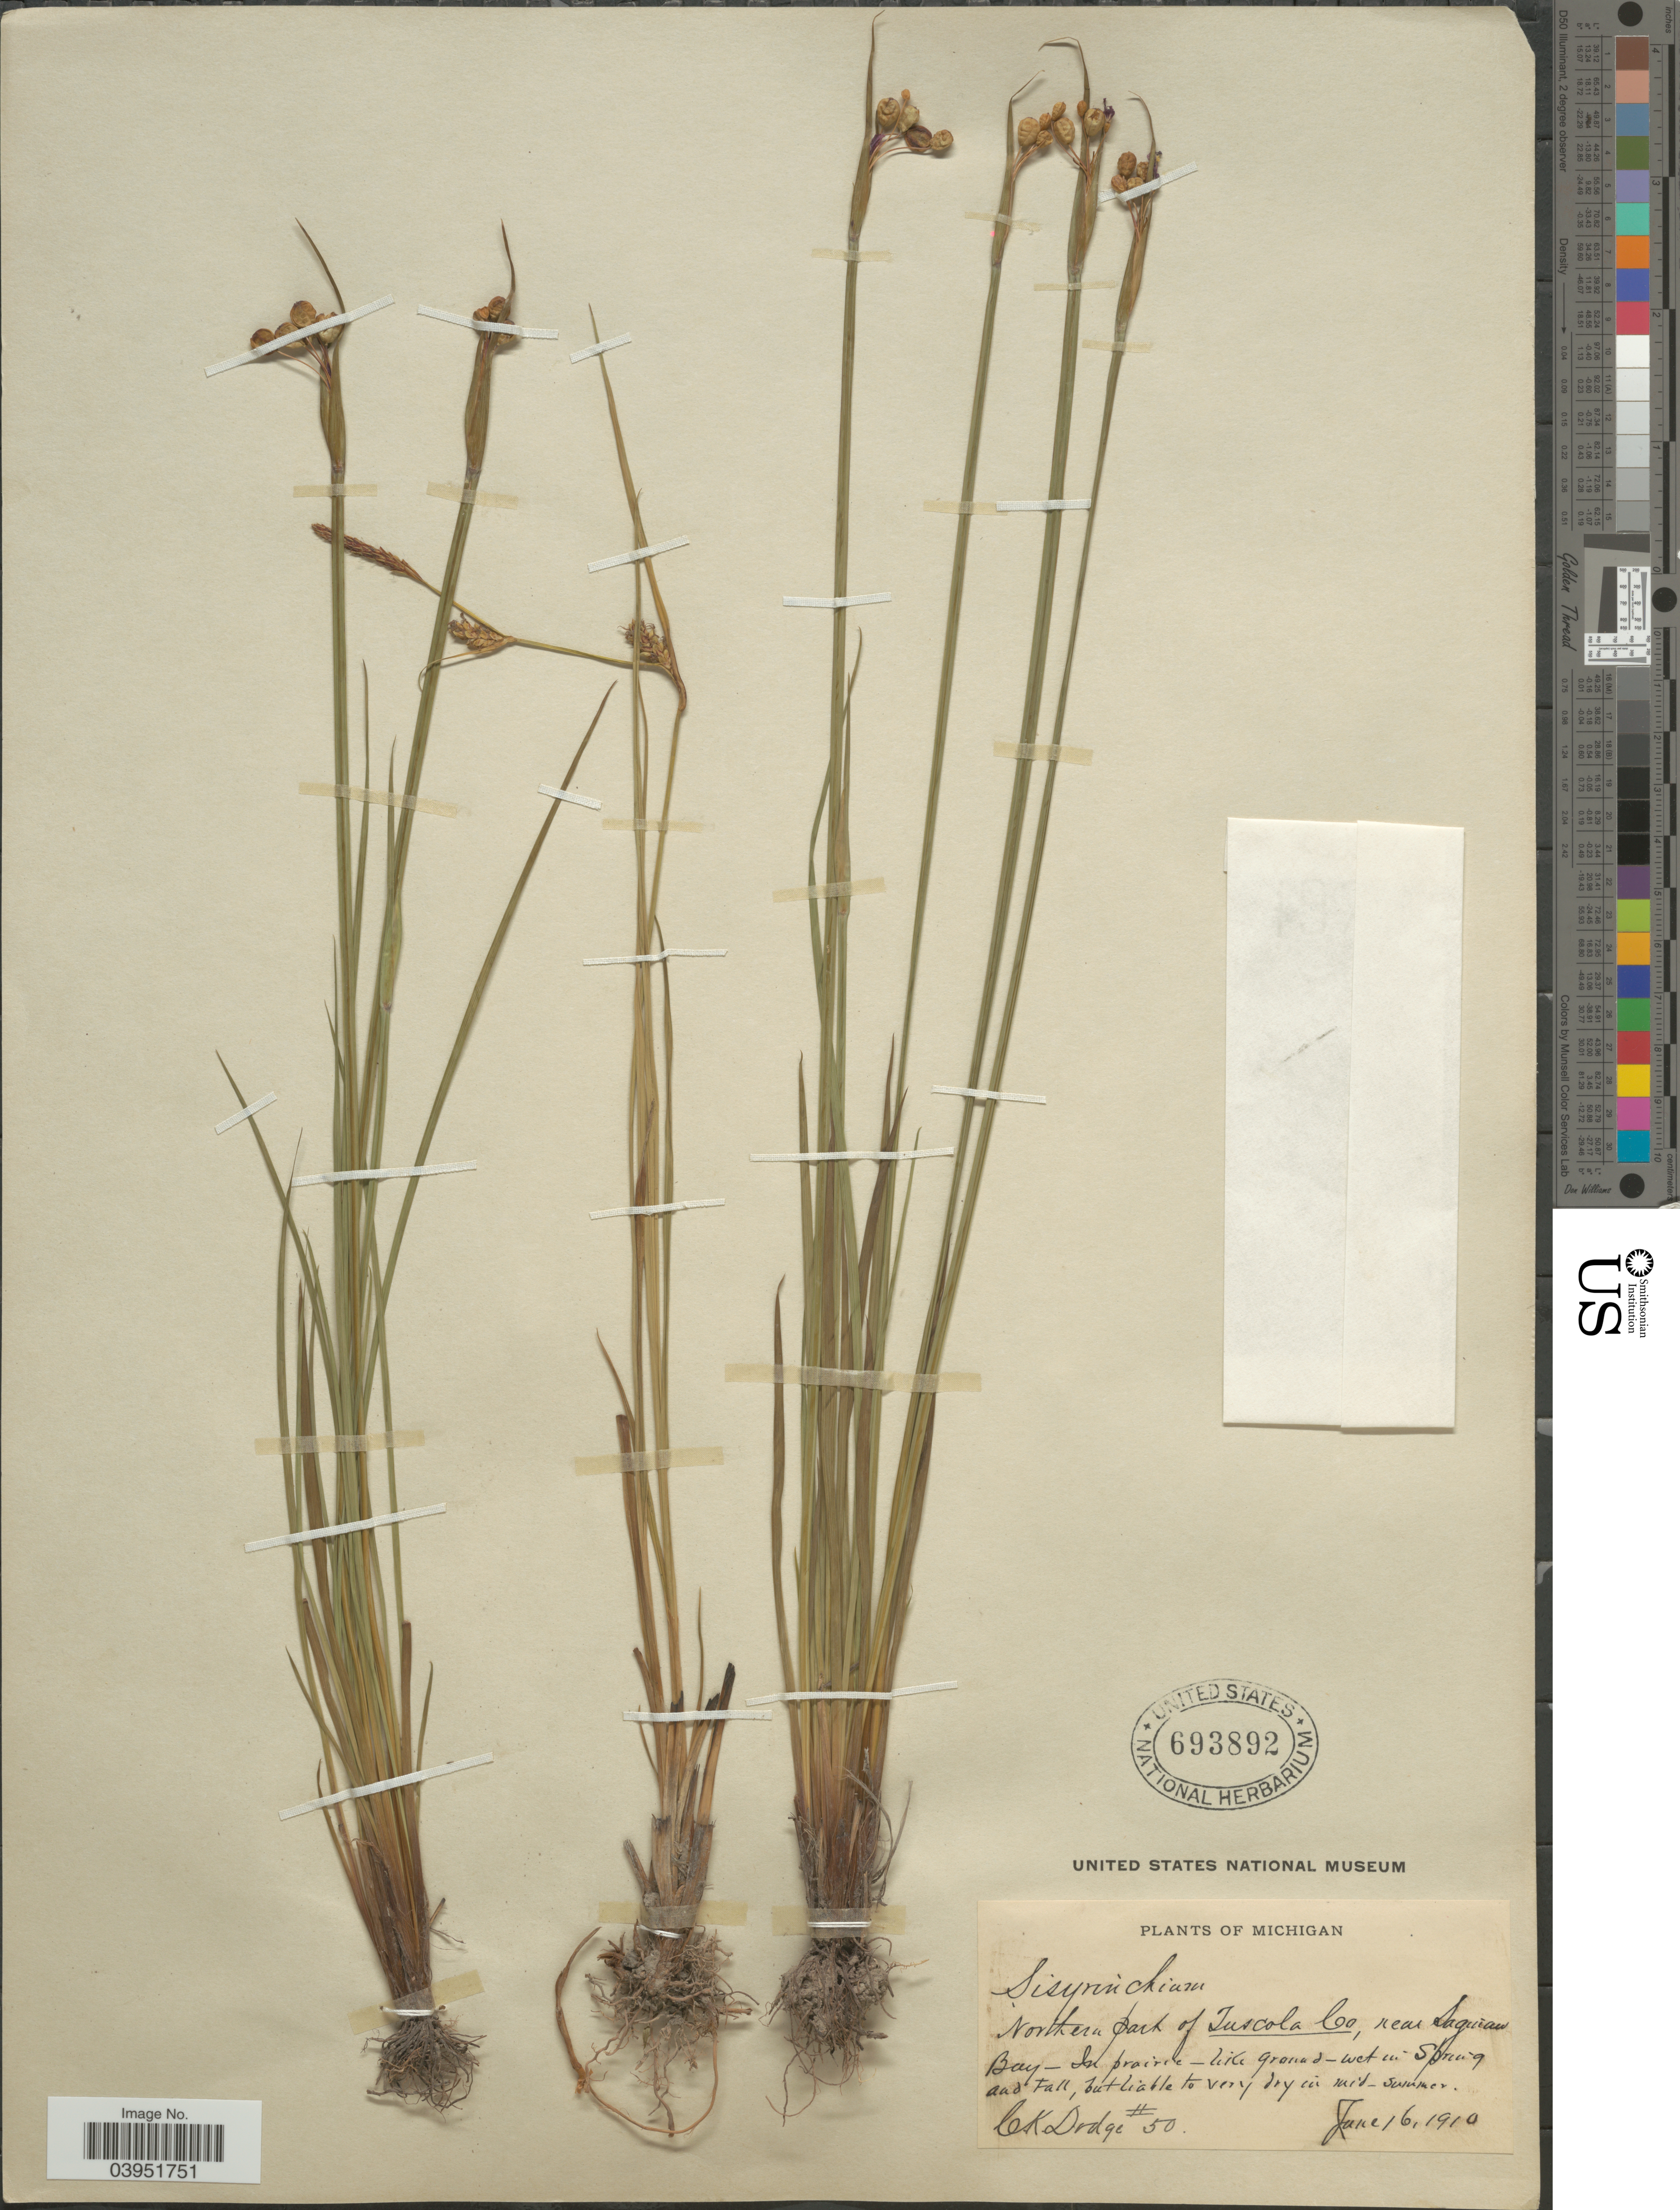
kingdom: Plantae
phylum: Tracheophyta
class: Liliopsida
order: Asparagales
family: Iridaceae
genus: Sisyrinchium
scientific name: Sisyrinchium sp.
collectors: C. Dodge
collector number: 50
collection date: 1910-06-16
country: United States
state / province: Michigan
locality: Northern park of Tuscola Co, near Saginaw Bay.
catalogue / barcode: US 693892